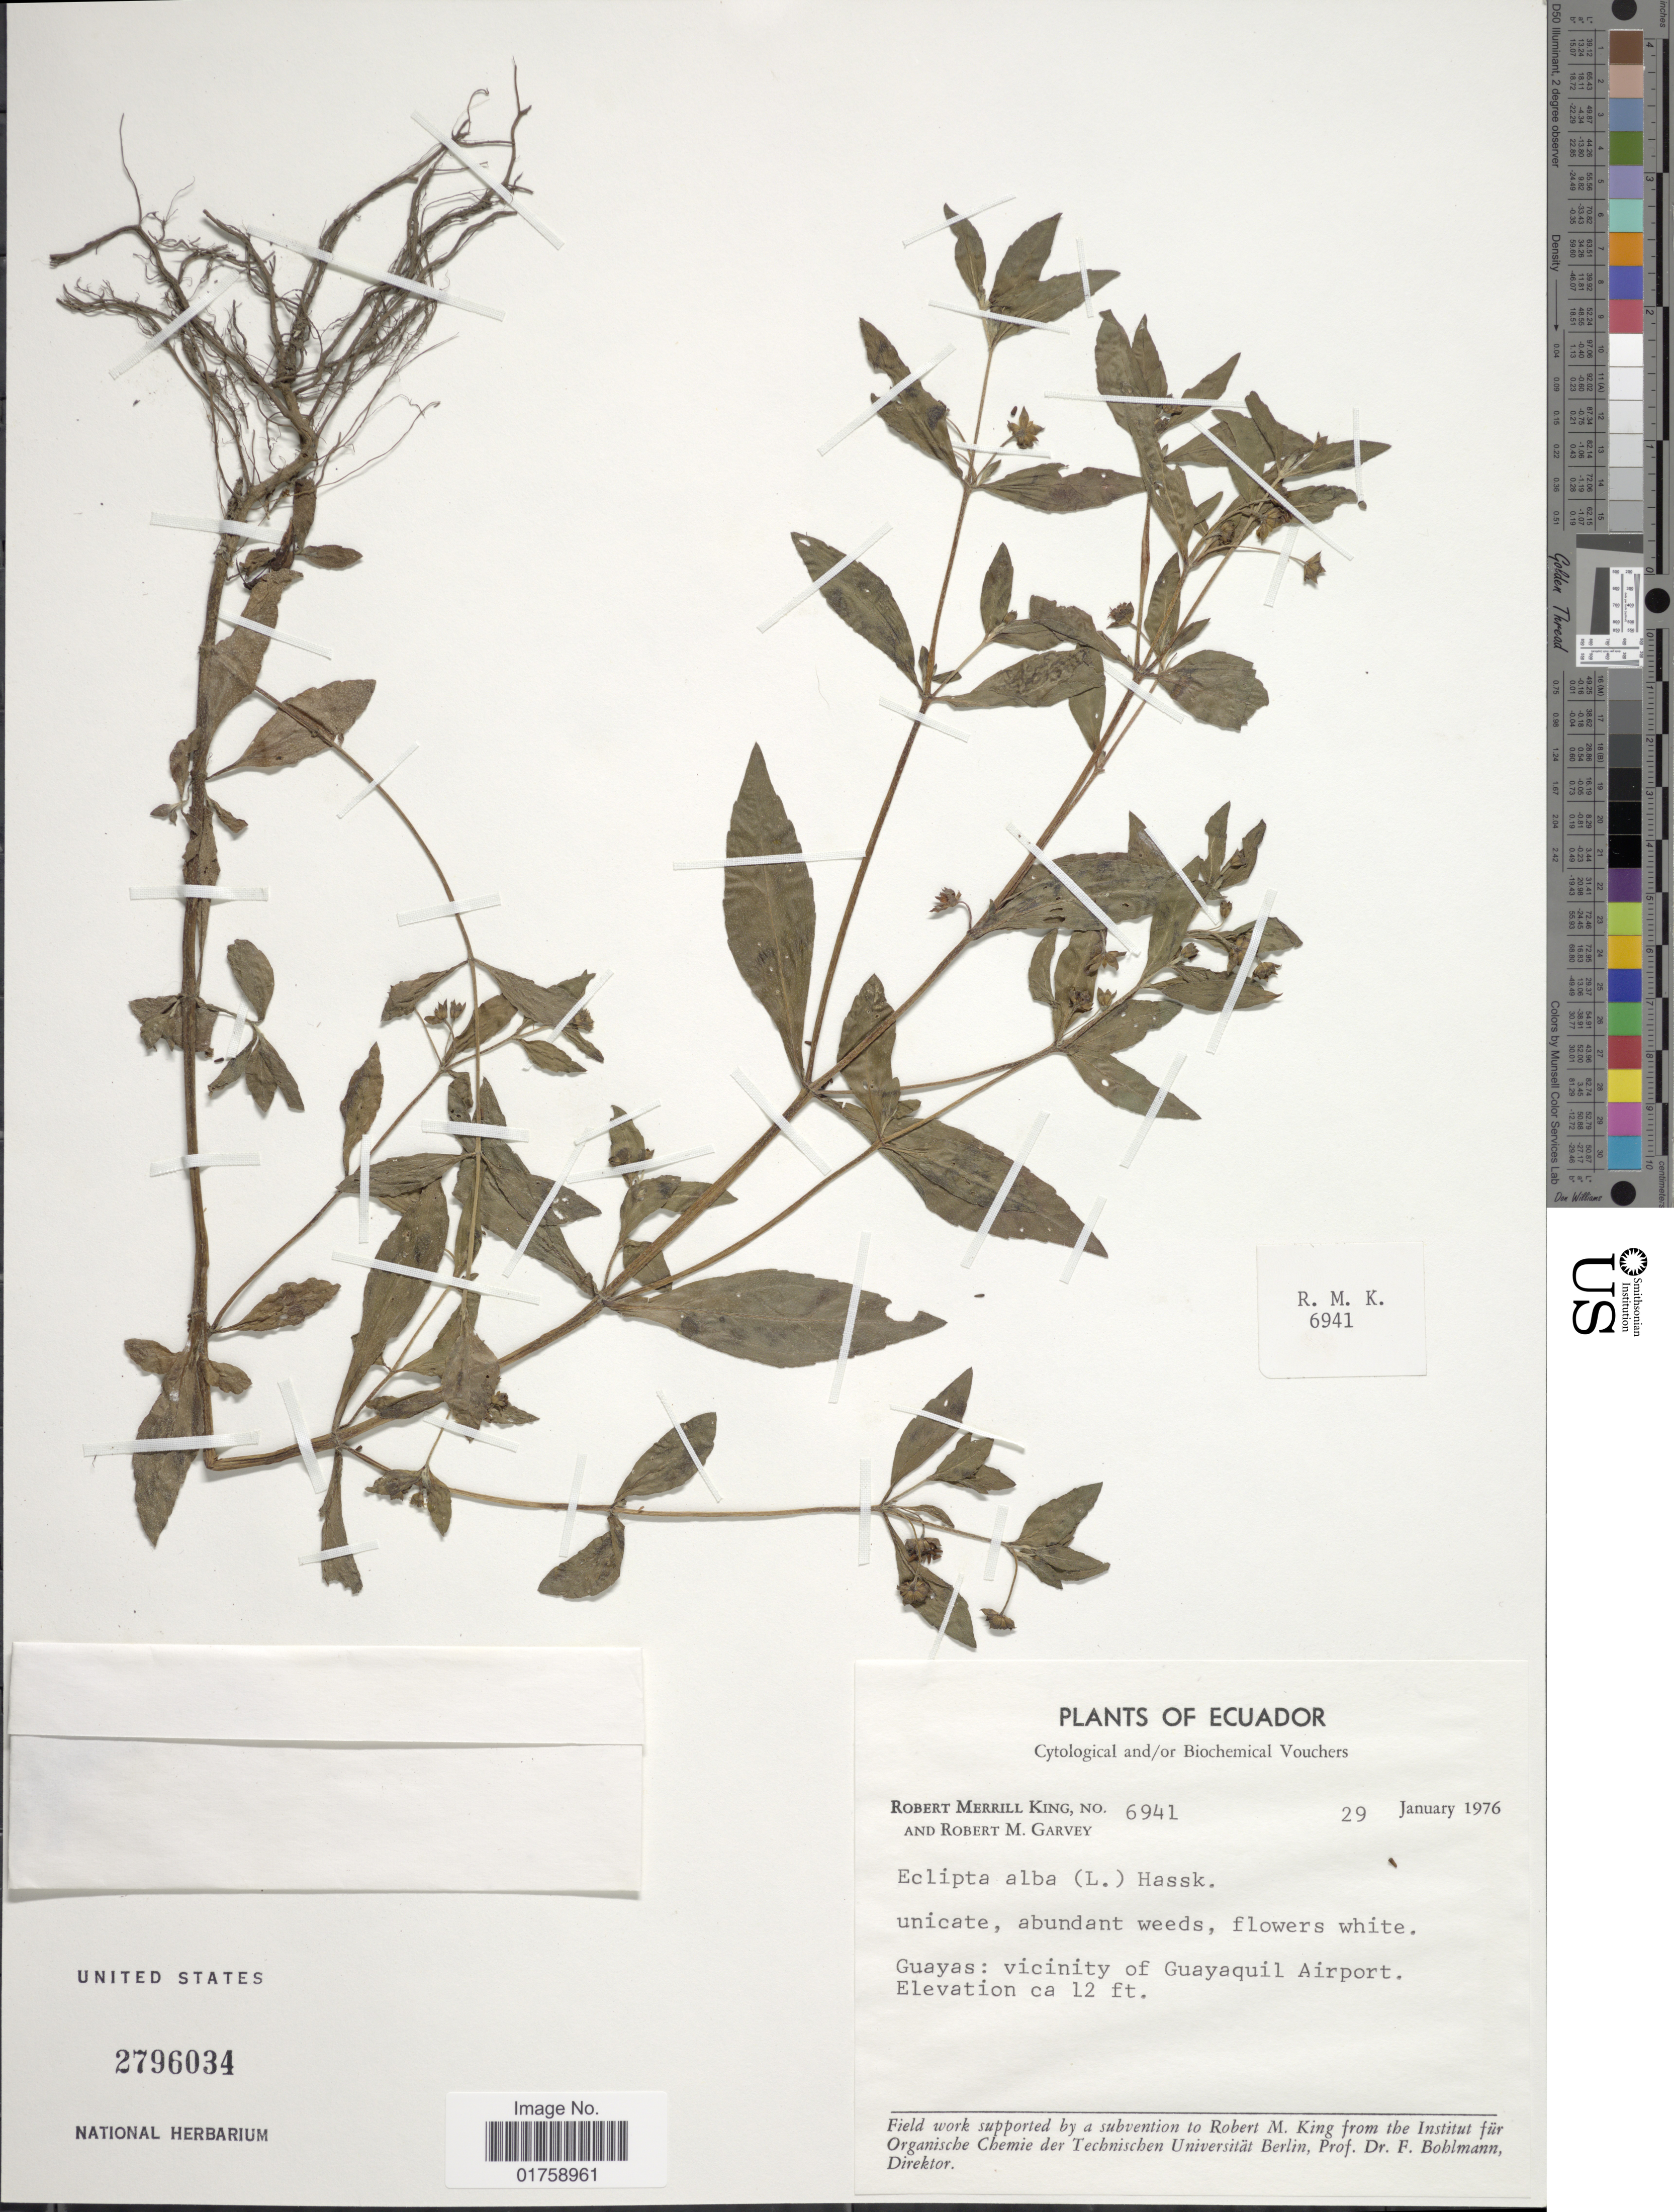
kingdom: Plantae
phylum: Tracheophyta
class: Magnoliopsida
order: Asterales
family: Asteraceae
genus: Eclipta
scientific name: Eclipta prostrata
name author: (L.) L.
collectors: R. M. King & R. Garvey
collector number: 6941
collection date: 1976-01-29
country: Ecuador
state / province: Guayas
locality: vicinity of Guayaquil Airport.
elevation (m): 4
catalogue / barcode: US 2796034